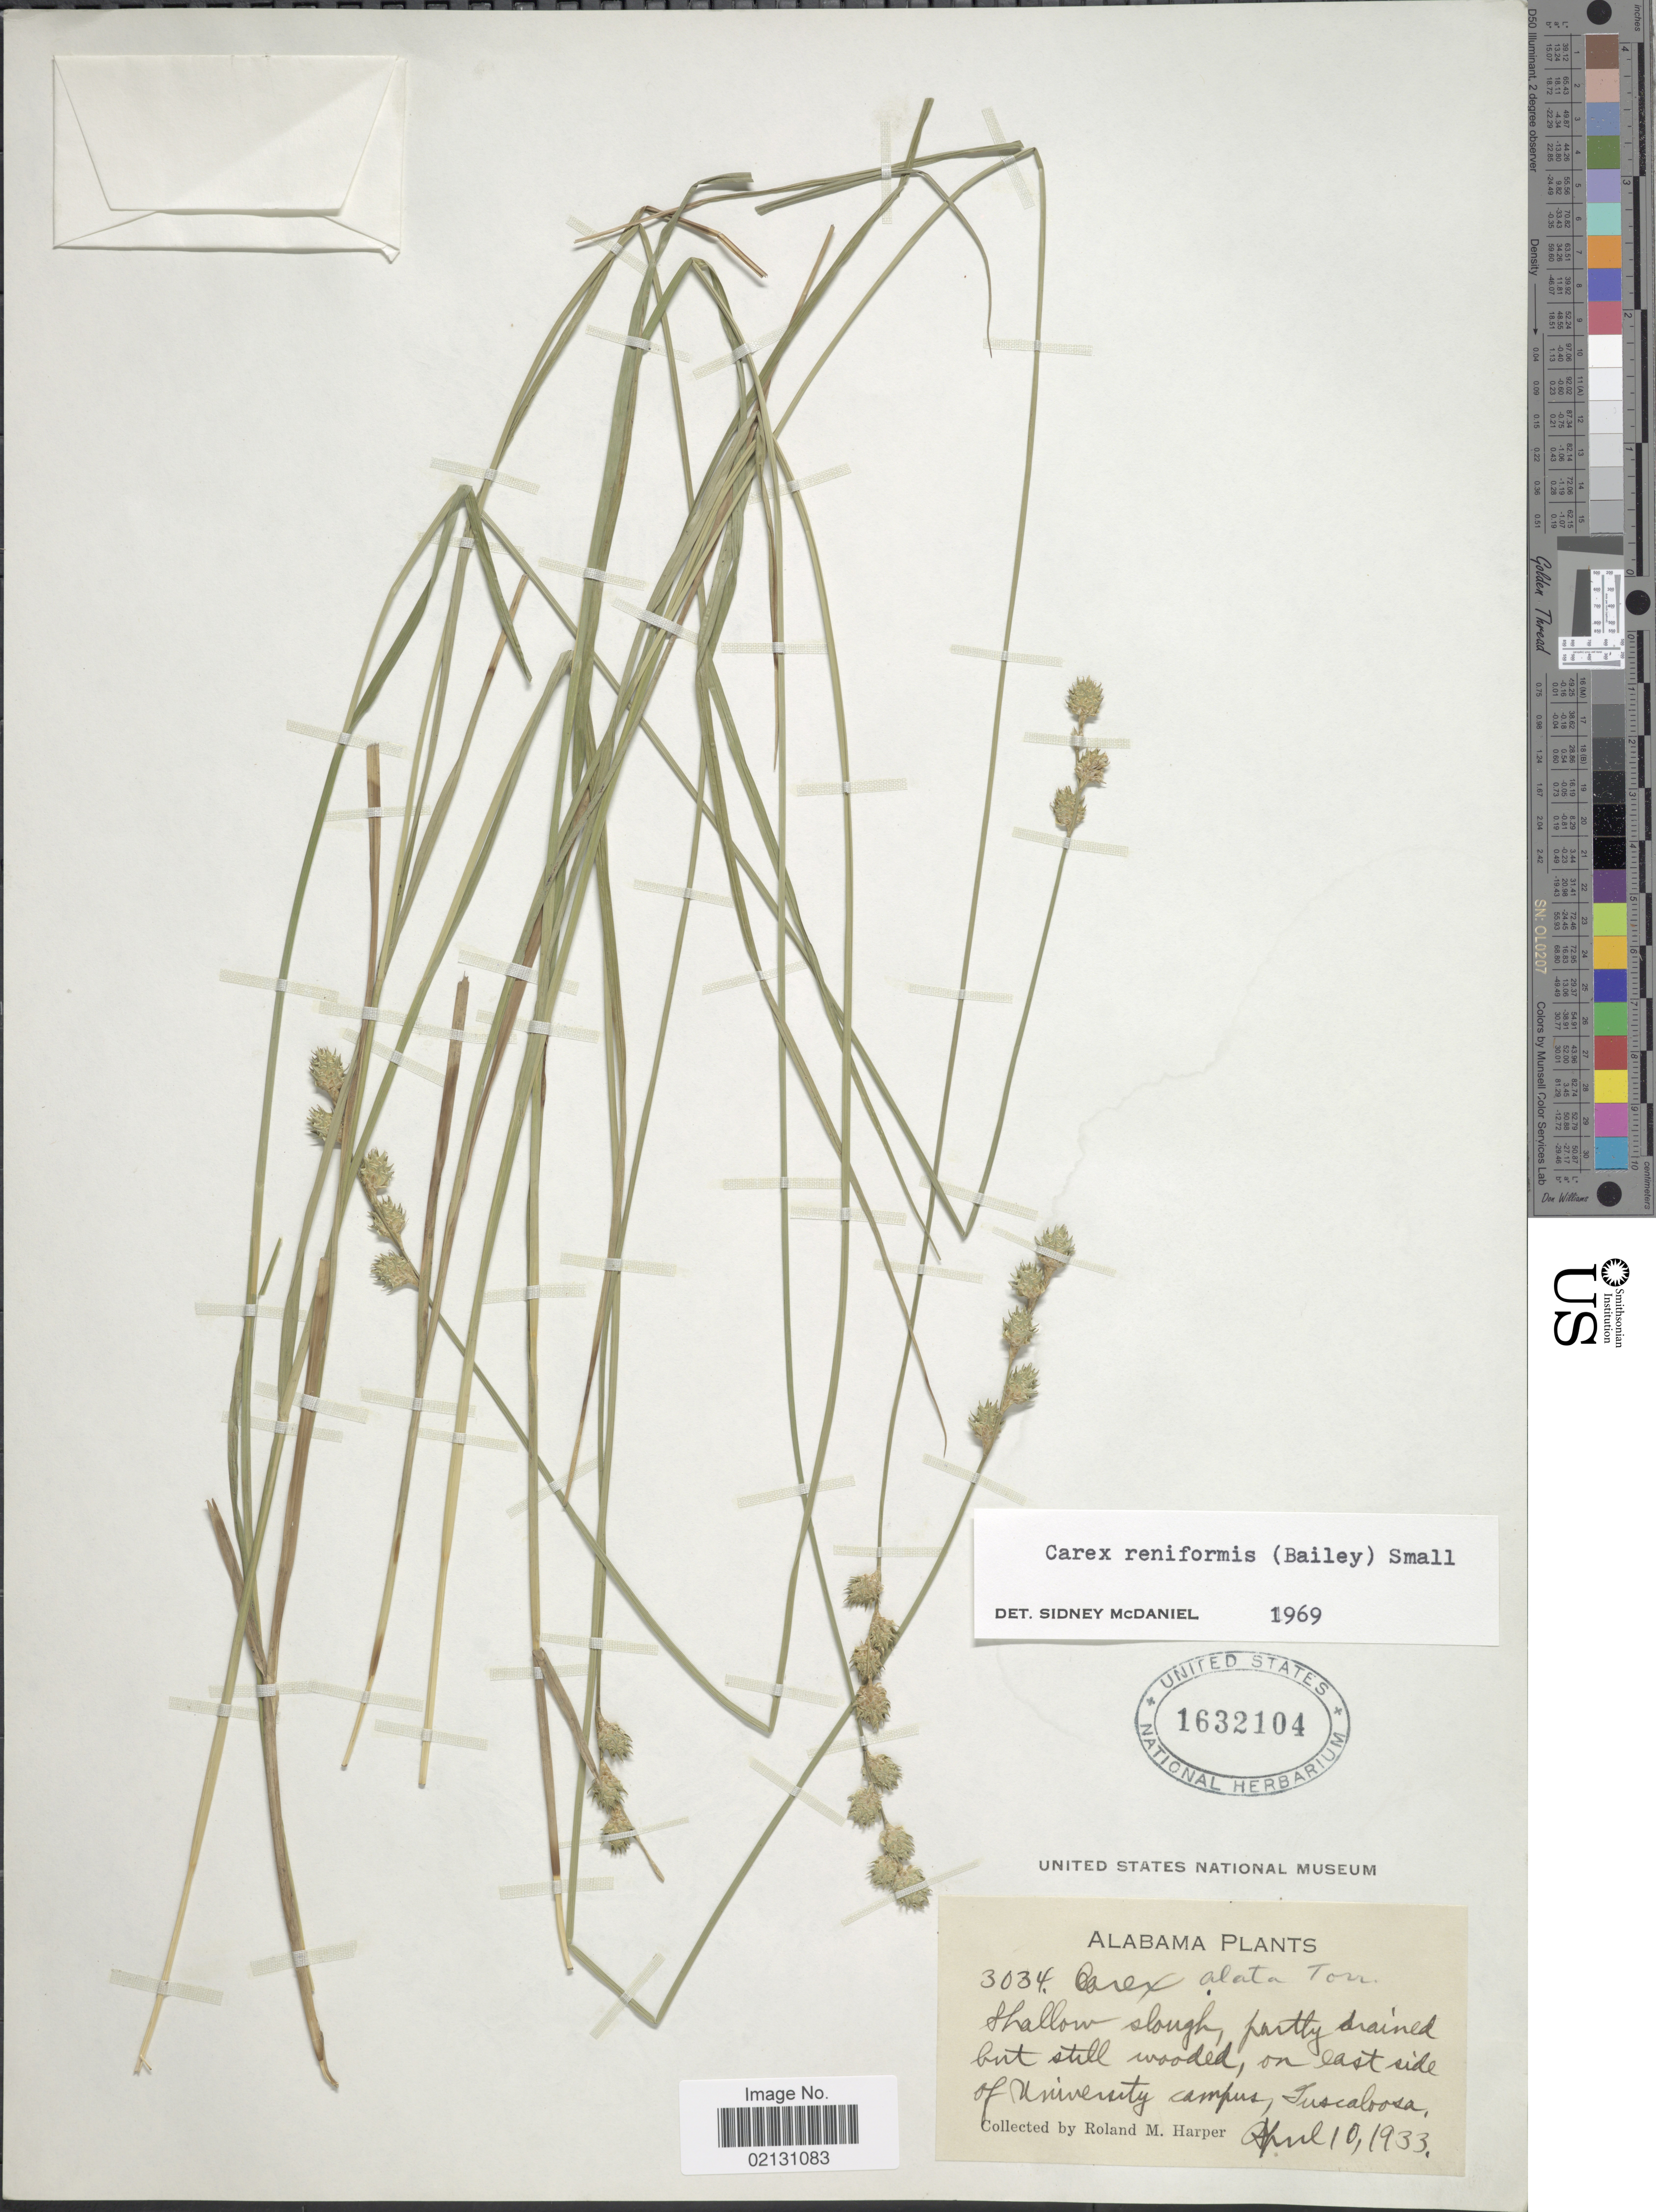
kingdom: Plantae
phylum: Tracheophyta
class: Liliopsida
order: Poales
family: Cyperaceae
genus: Carex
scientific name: Carex reniformis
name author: (L.H. Bailey) Small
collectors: R. M. Harper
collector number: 3034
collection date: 1933-04-10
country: Philippines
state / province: Calabarzon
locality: Shallow slough, partly drained but still wooded, on east side of University campus, Tuscaloosa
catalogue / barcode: US 1632104